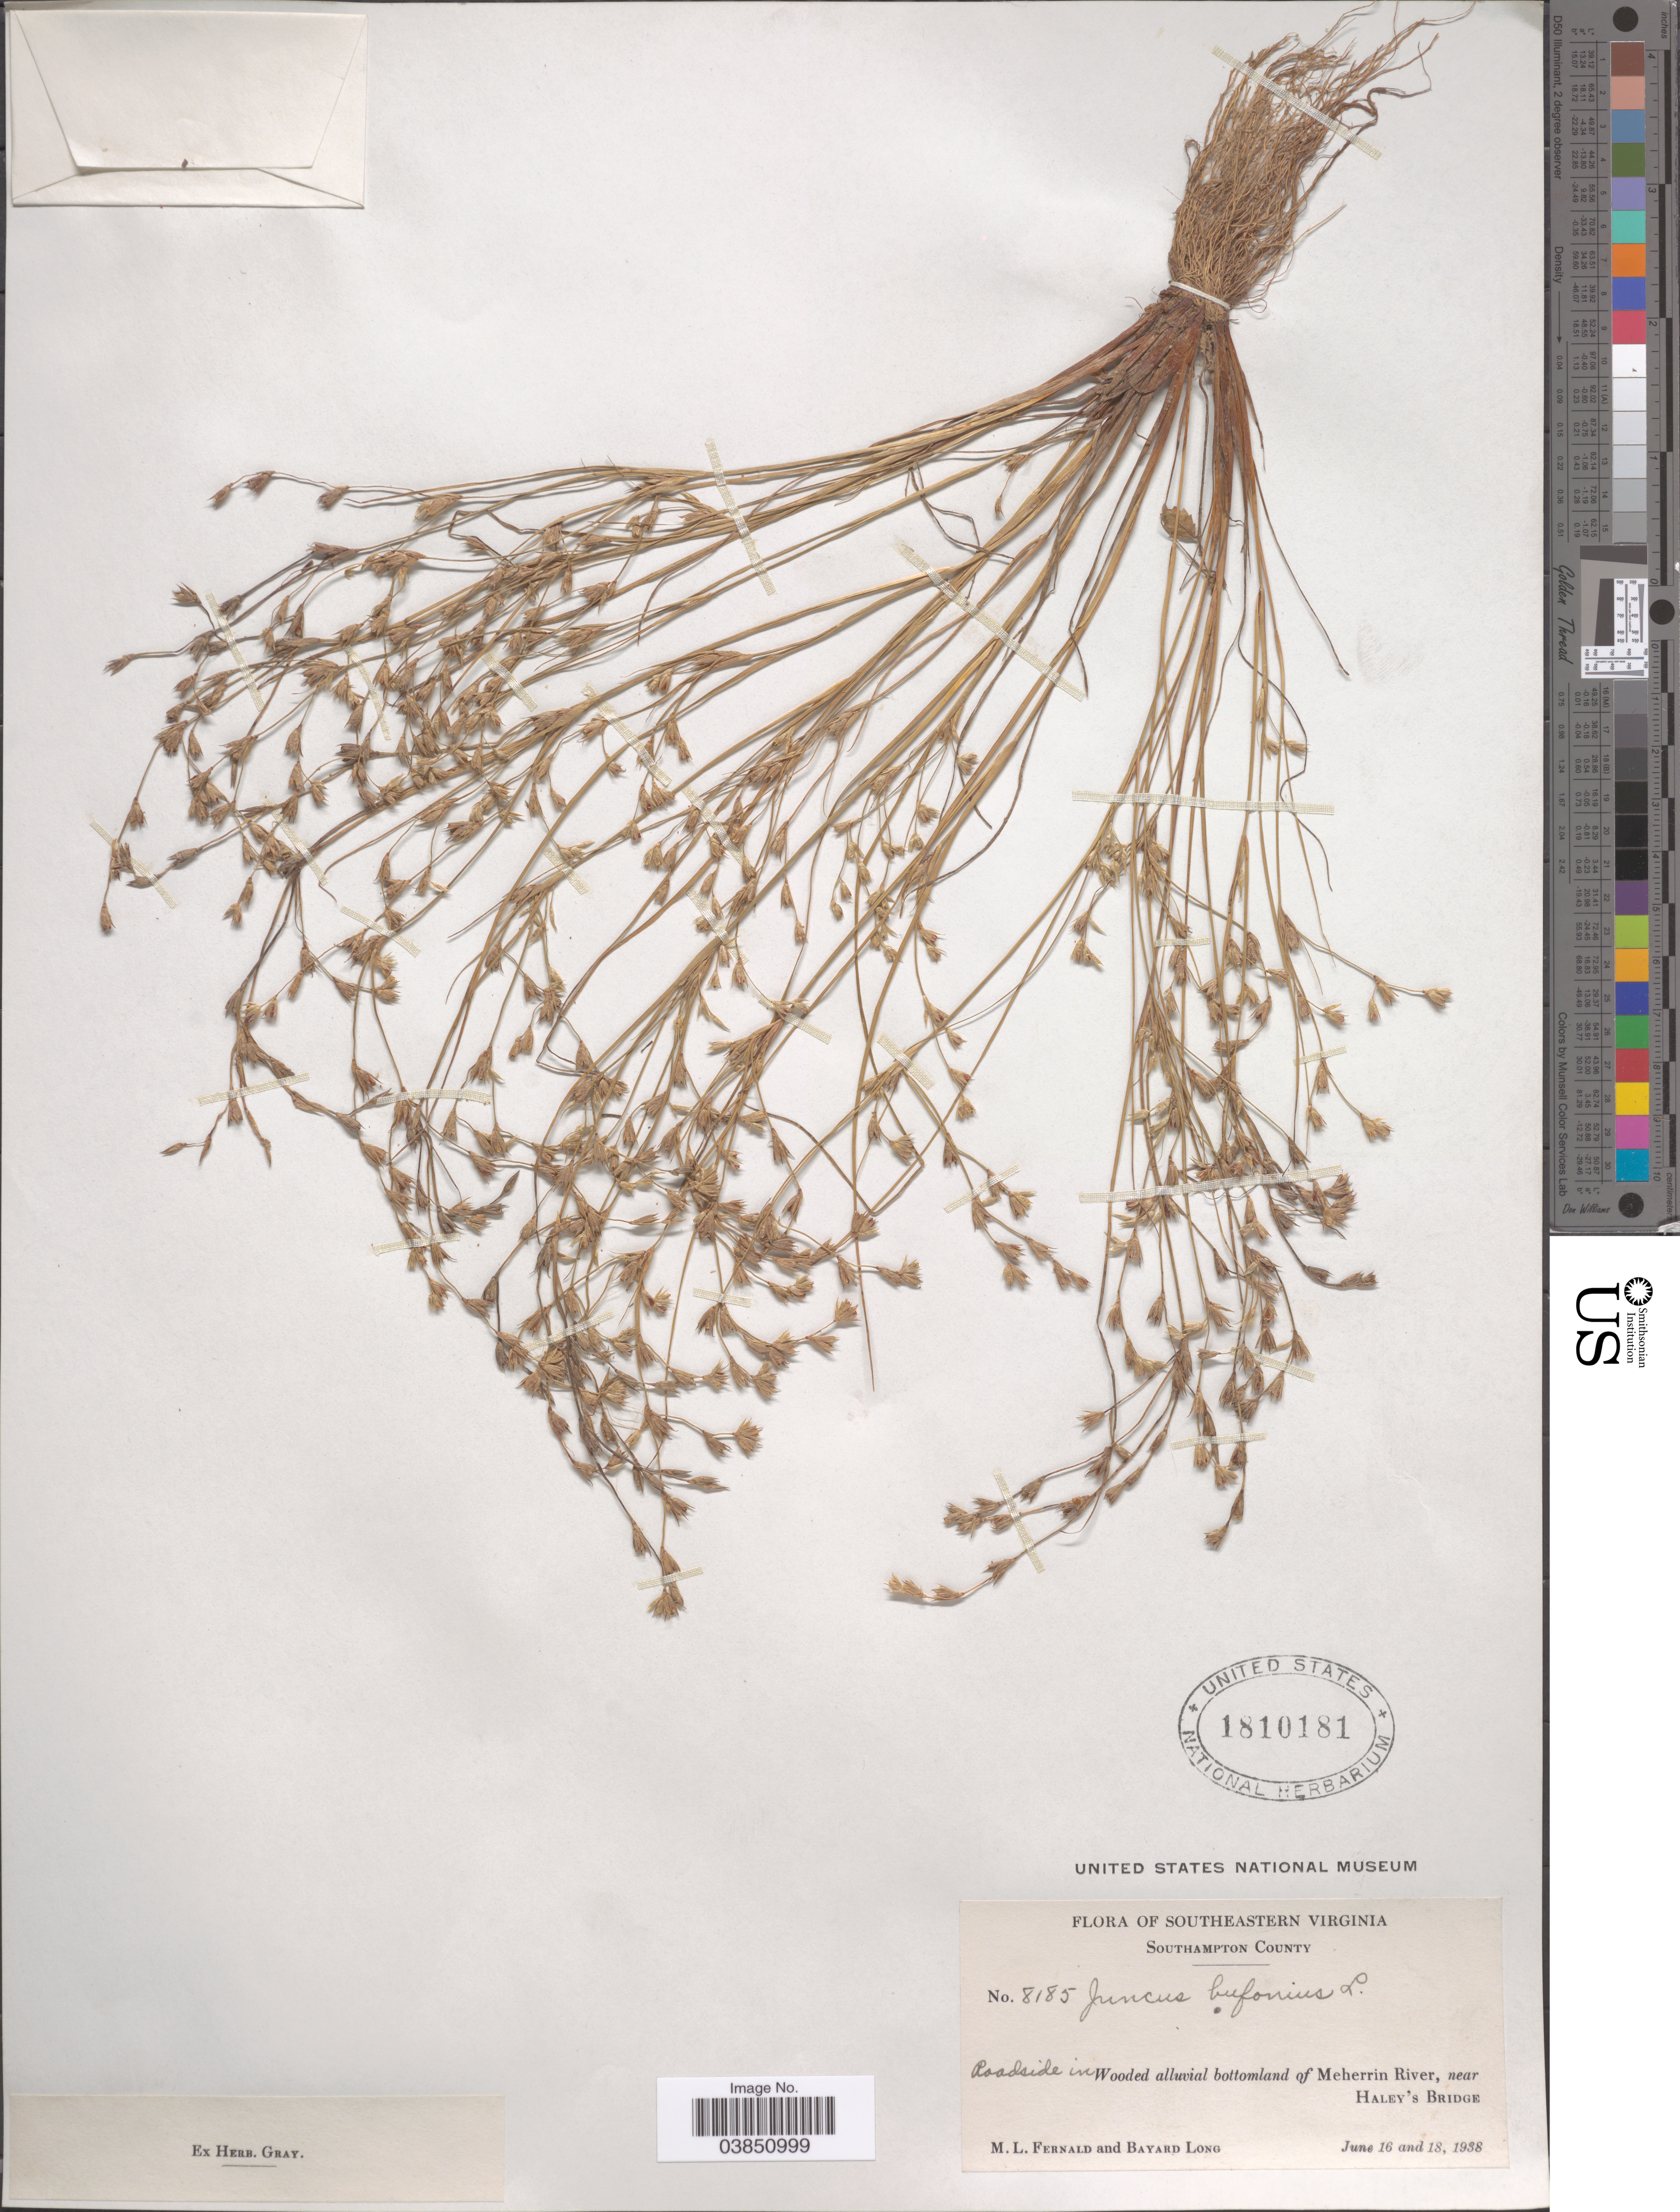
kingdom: Plantae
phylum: Tracheophyta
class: Liliopsida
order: Poales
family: Juncaceae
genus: Juncus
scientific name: Juncus bufonius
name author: L.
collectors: M. L. Fernald & B. Long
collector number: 8185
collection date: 1938-06-16/1938-06-18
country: United States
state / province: Virginia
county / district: Southampton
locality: Southeastern Virginia. Southampton County. Bottomland of Meherrin River, near Haley's Bridge.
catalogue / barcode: US 1810181